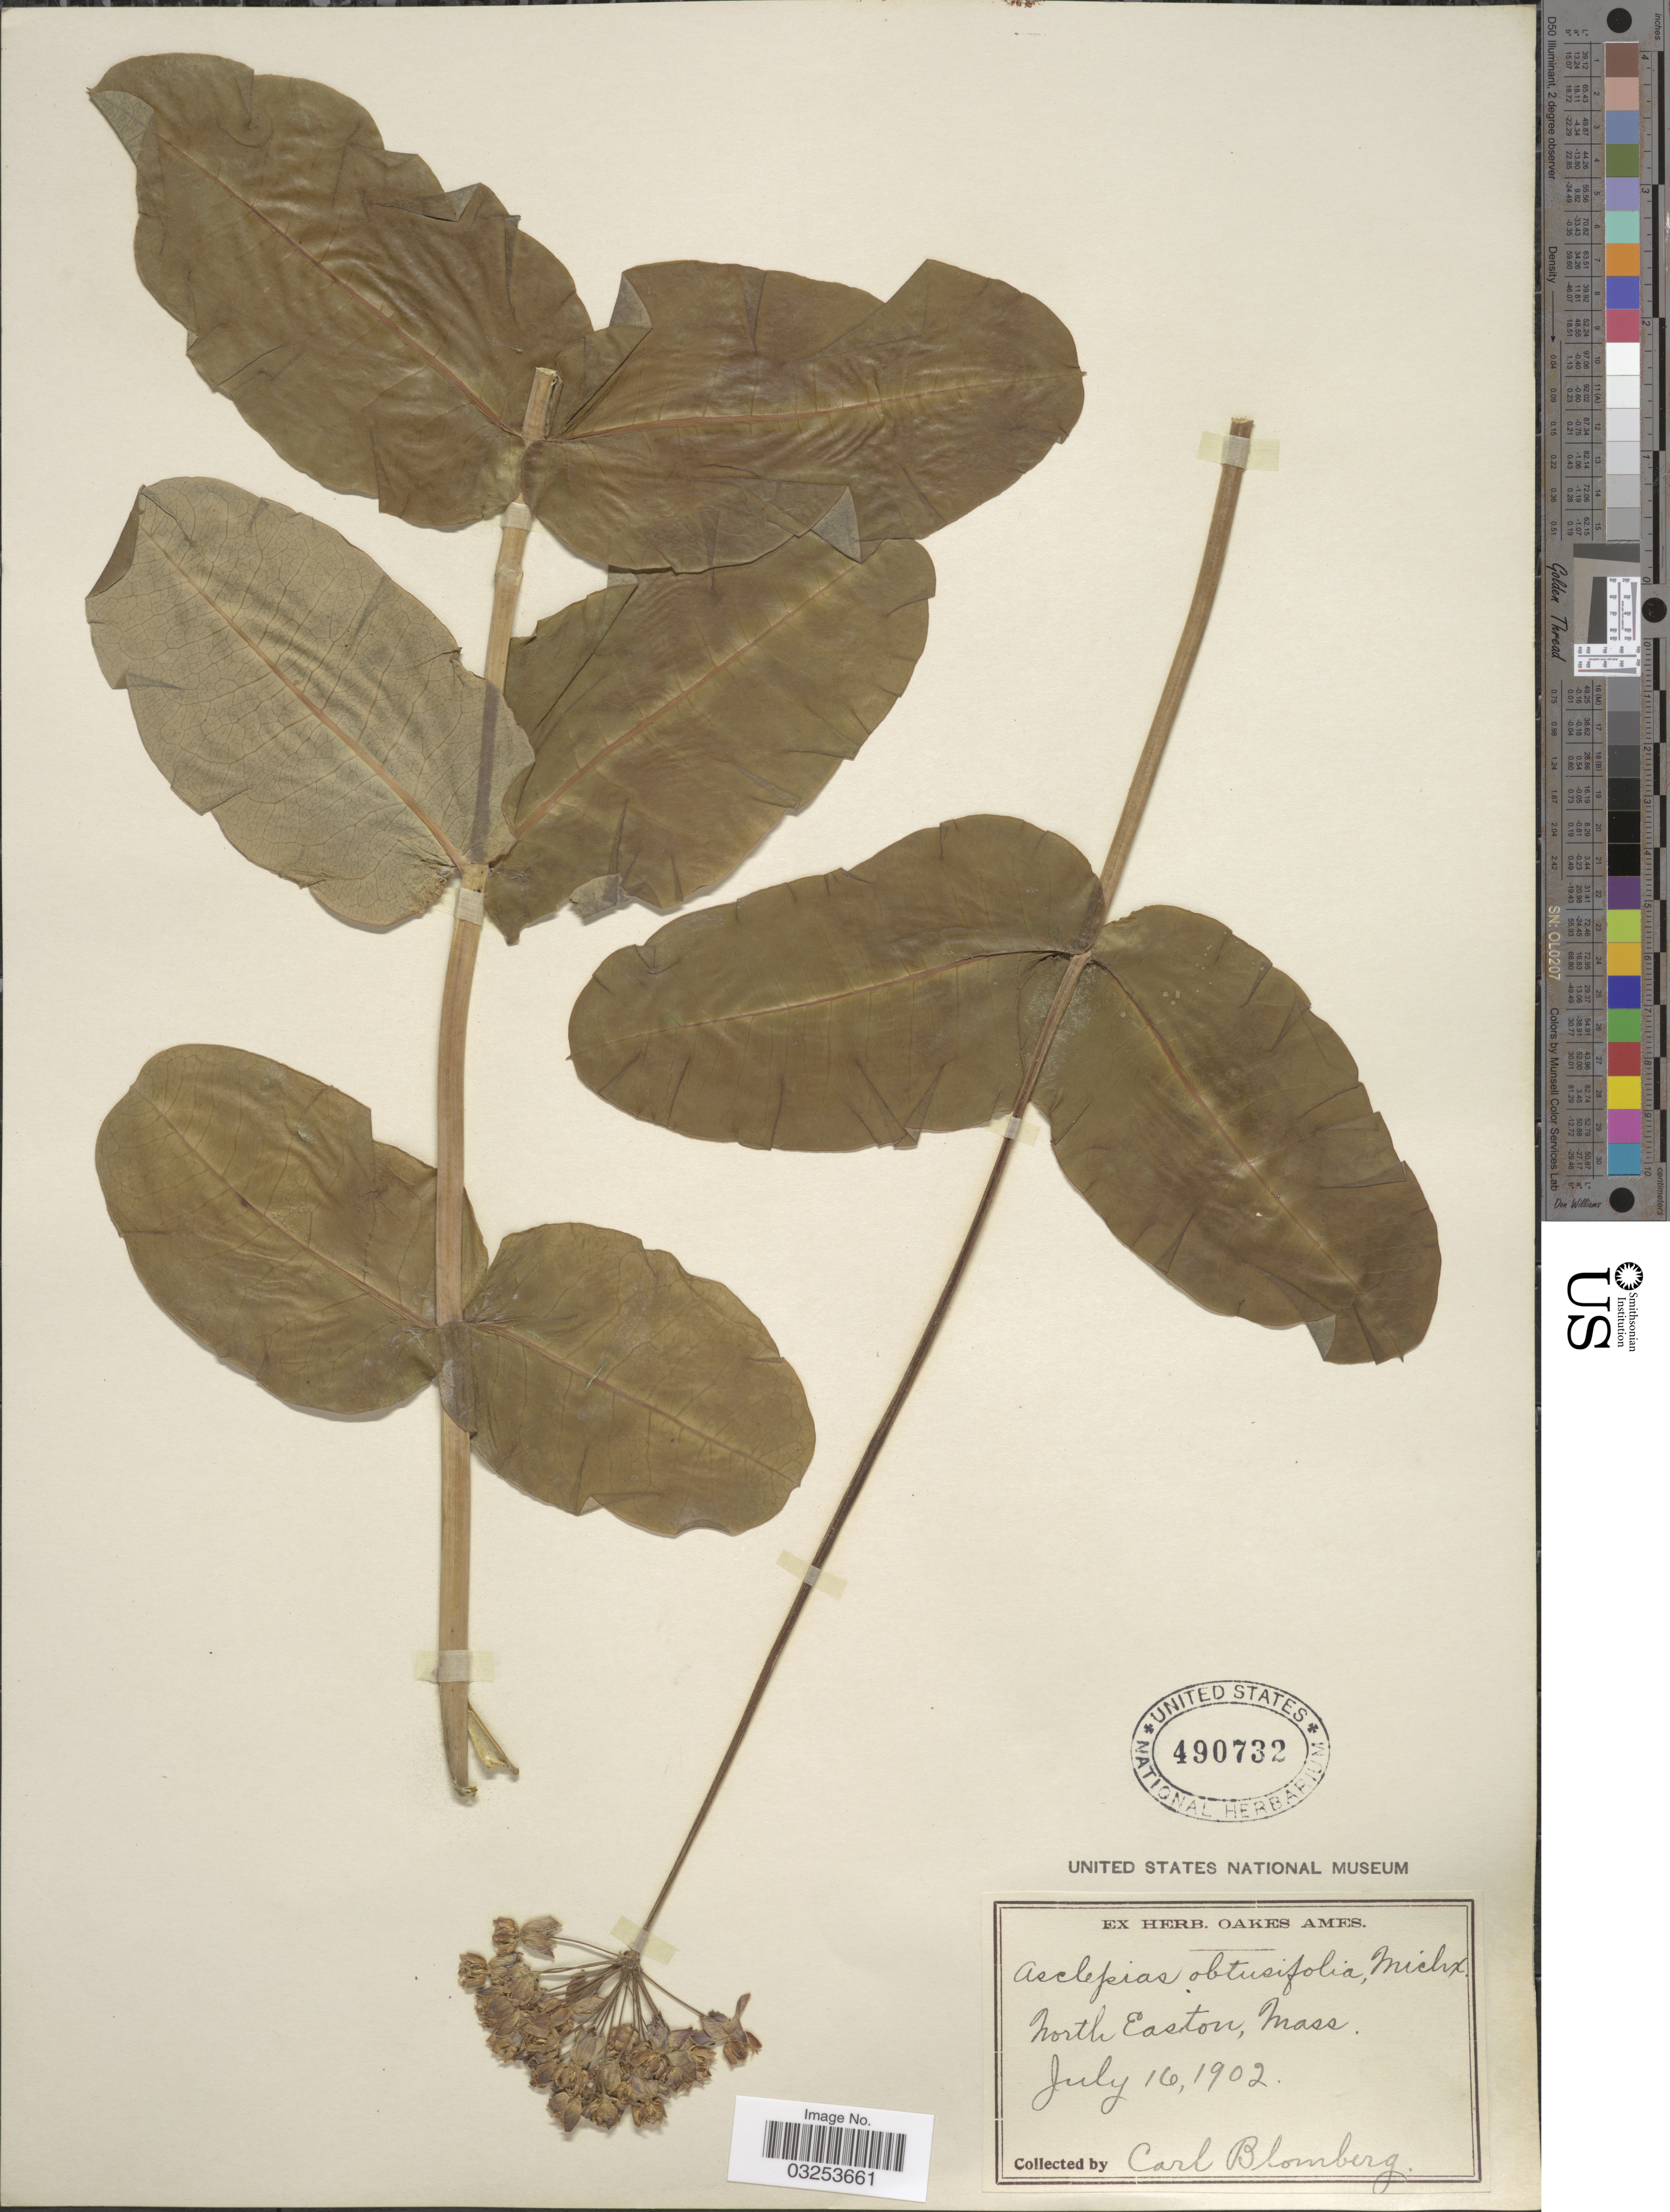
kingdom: Plantae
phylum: Tracheophyta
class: Magnoliopsida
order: Gentianales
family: Apocynaceae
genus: Asclepias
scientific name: Asclepias amplexicaulis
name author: J. Small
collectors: A. Blomberg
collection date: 1902-07-16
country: United States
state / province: Massachusetts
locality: North Easton.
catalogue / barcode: US 490732